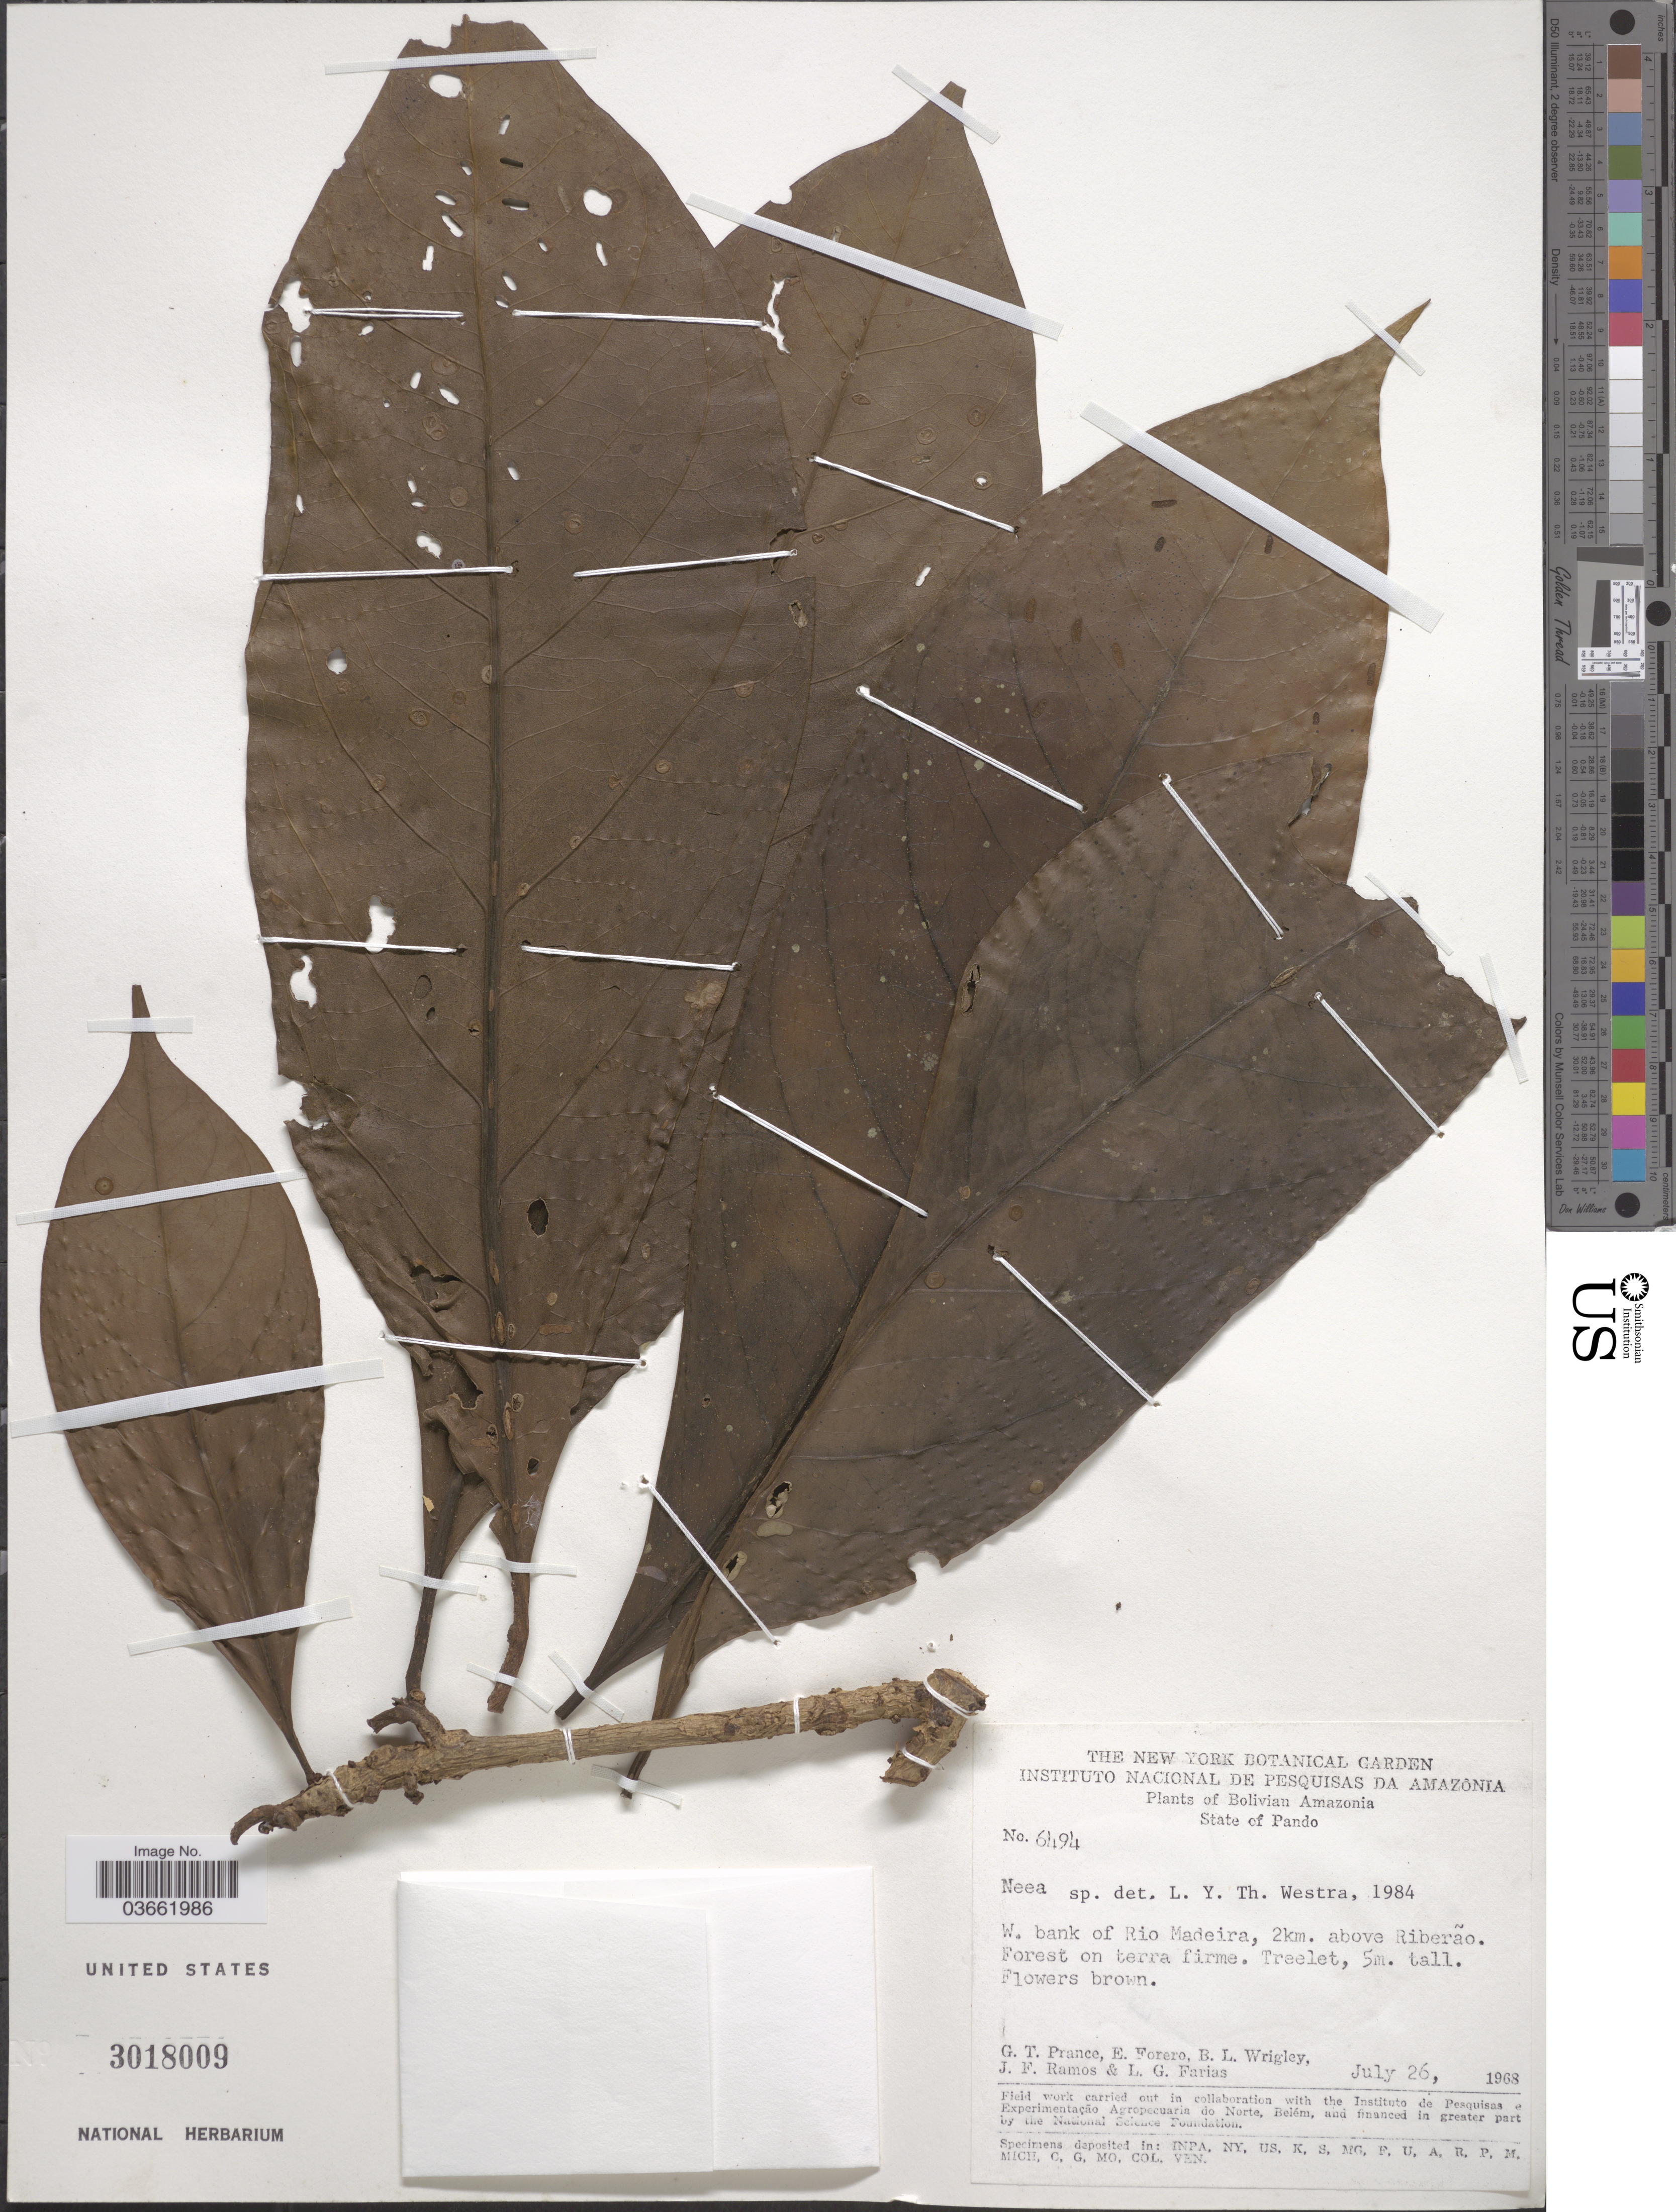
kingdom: Plantae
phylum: Tracheophyta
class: Magnoliopsida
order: Caryophyllales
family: Nyctaginaceae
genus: Neea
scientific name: Neea sp.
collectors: G. T. Prance, E. Forero, B. L. Wrigley, J. F. Ramos & L. G. Farias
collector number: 6494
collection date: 1968-07-26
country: Bolivia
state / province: Pando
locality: Bolivian Amazonia. W. bank of Rio Madeira, 2km. above Riberão. Forest on terra firme.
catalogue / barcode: US 3018009